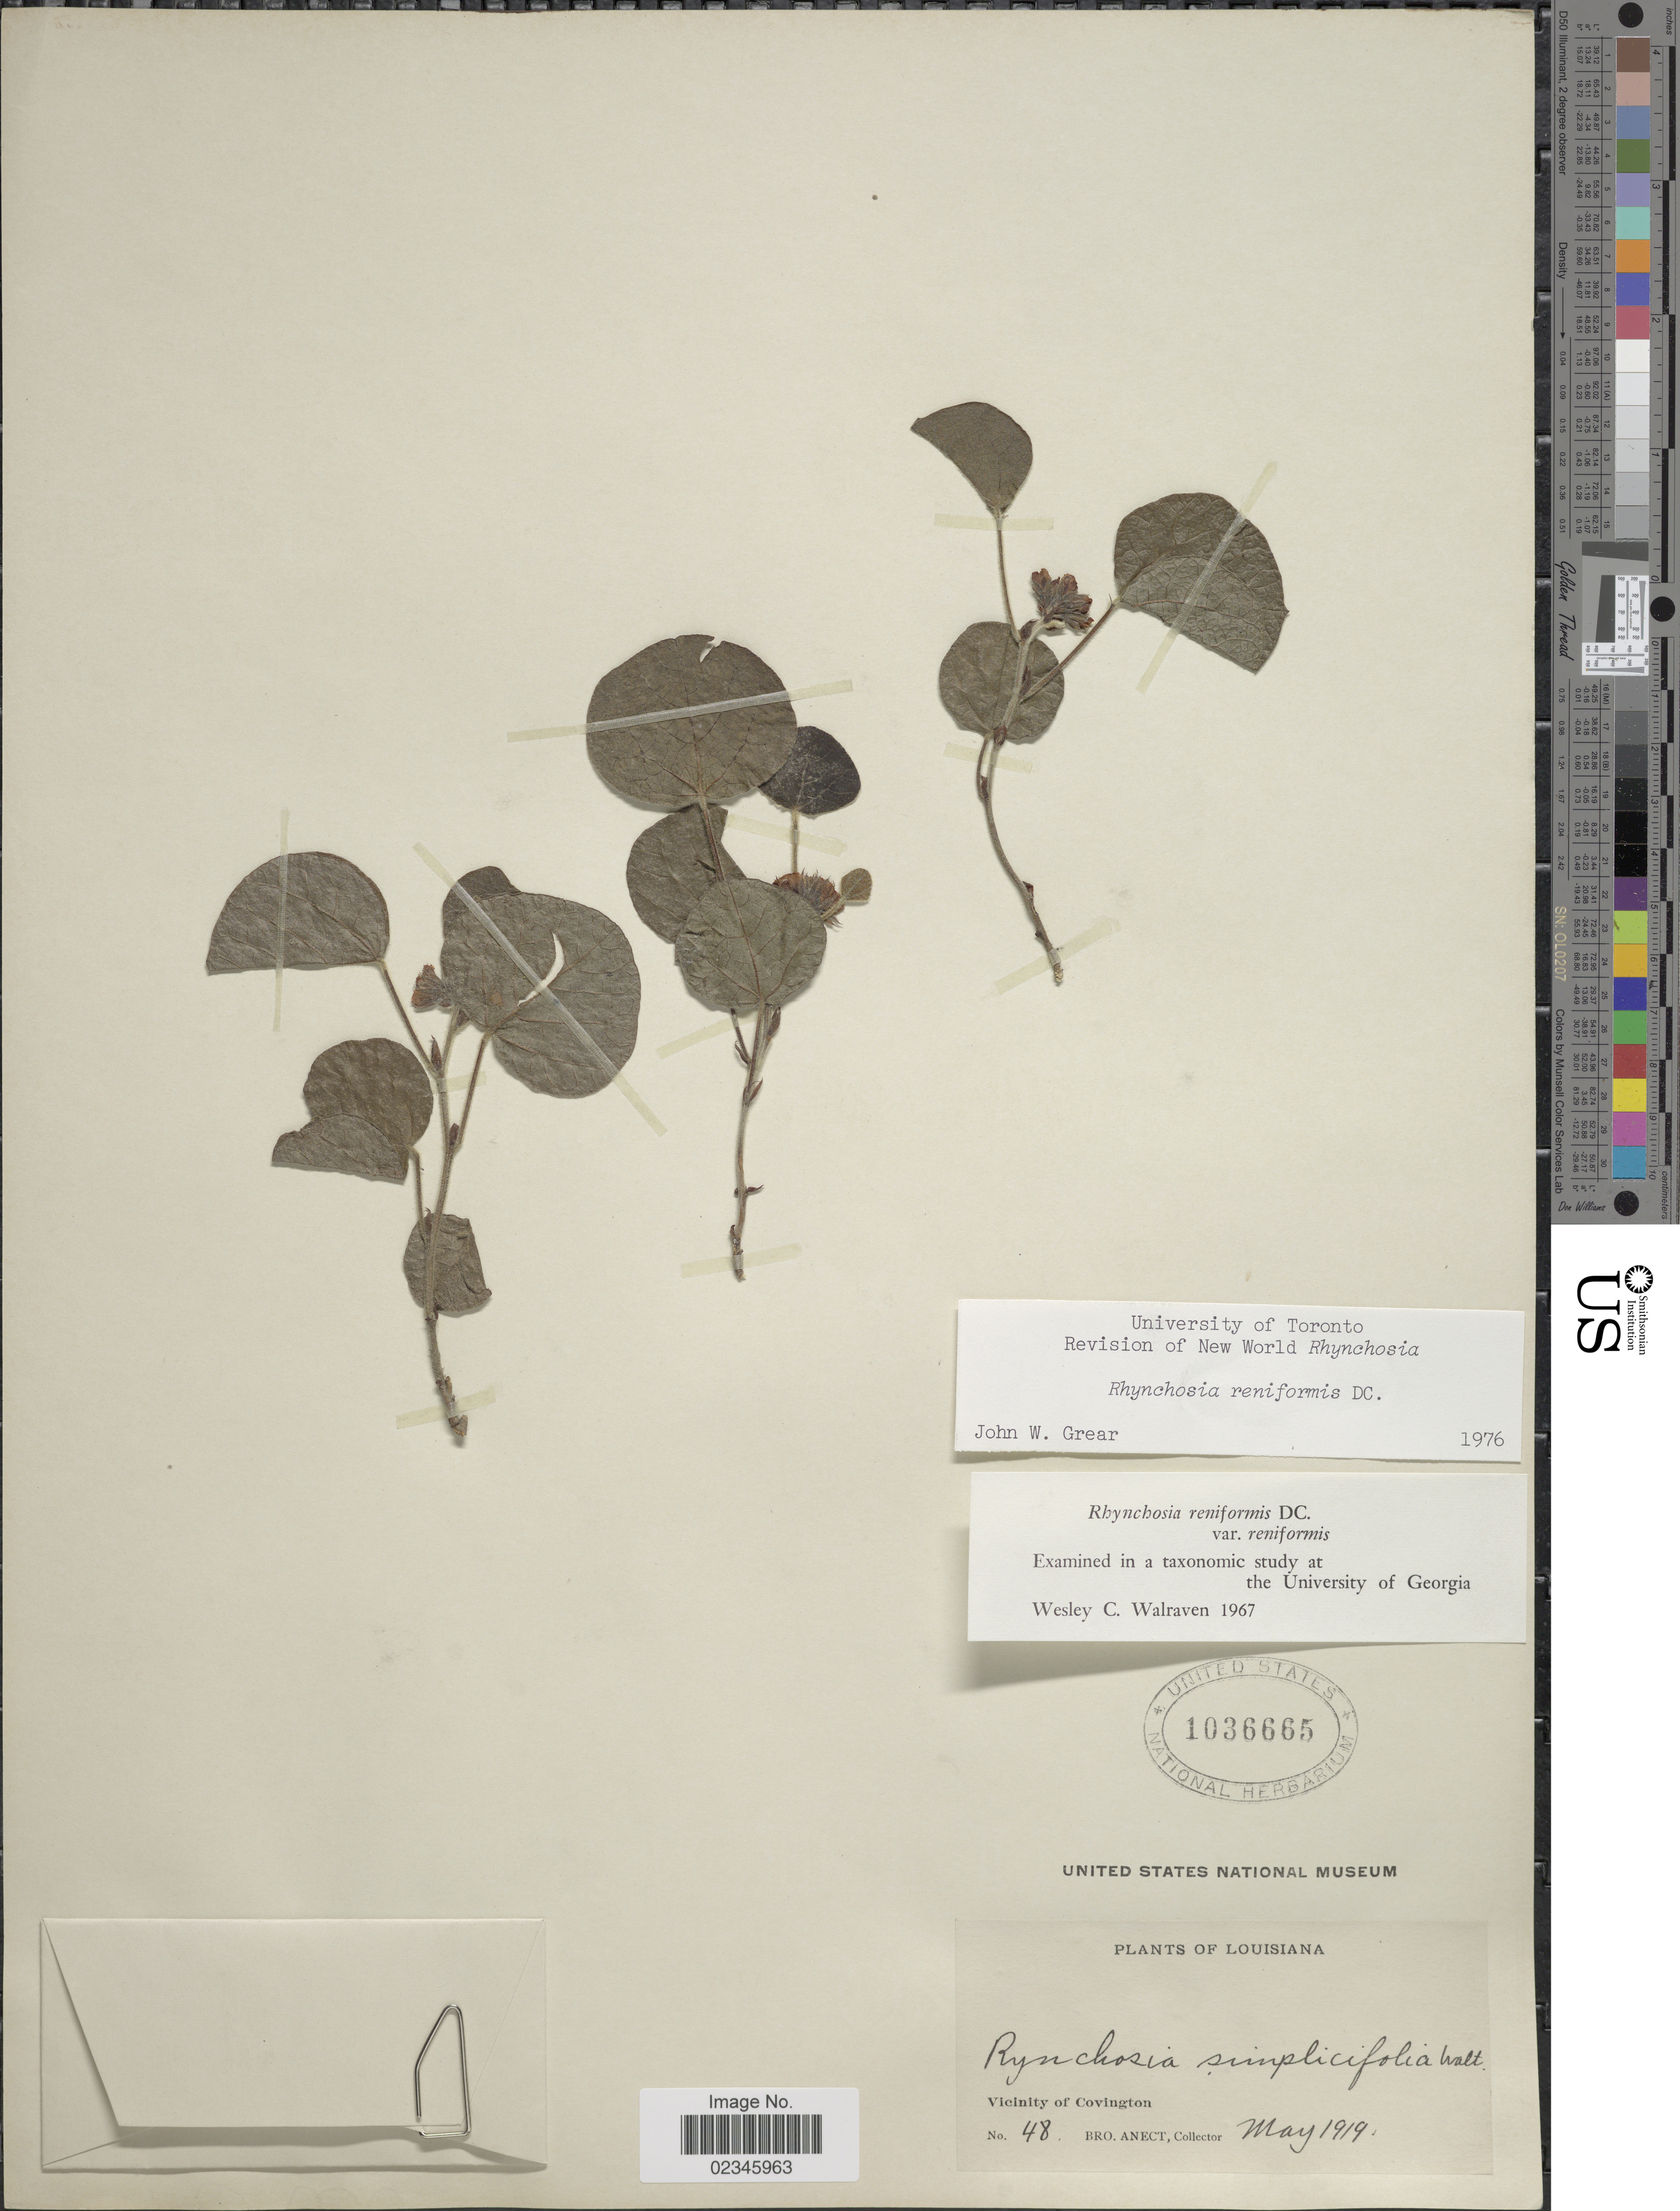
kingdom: Plantae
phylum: Tracheophyta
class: Magnoliopsida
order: Fabales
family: Fabaceae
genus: Rhynchosia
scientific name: Rhynchosia reniformis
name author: DC.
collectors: B. Anect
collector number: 48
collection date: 1919-05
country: United States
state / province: Louisiana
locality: Vicinity of Covington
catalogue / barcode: US 1036665